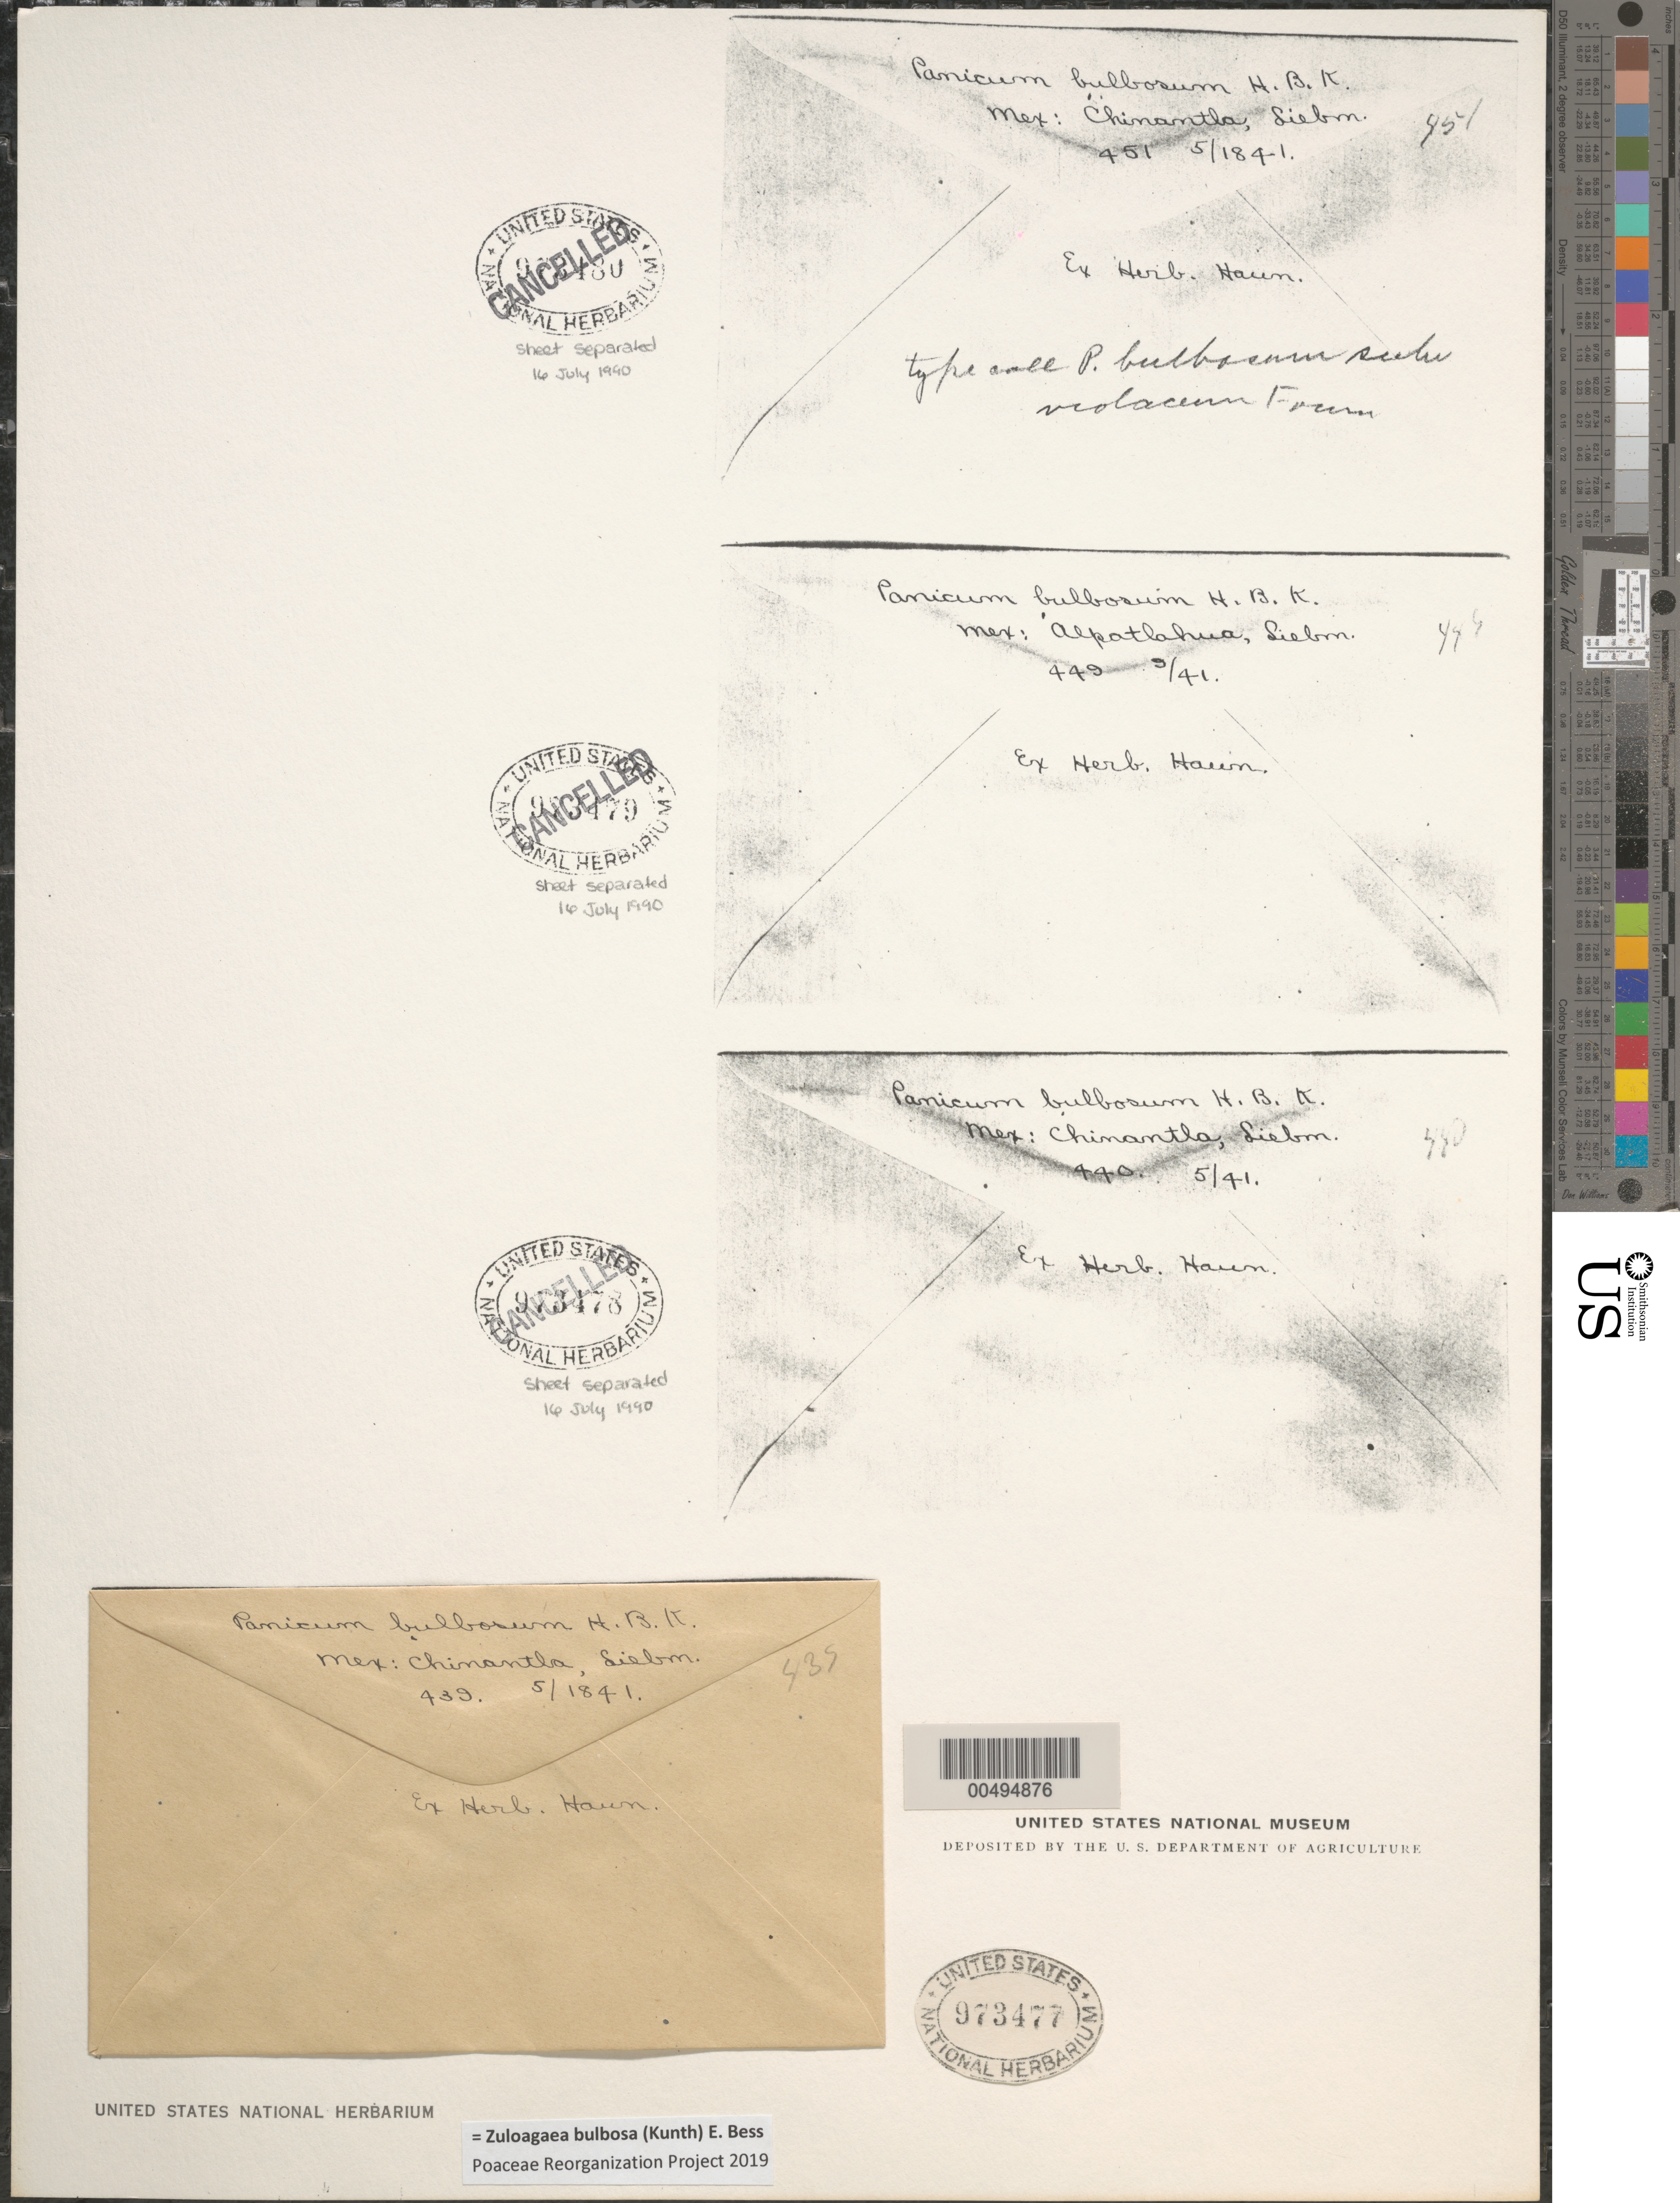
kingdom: Plantae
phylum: Tracheophyta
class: Liliopsida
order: Poales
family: Poaceae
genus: Panicum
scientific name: Panicum bulbosum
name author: Kunth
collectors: F. M. Liebmann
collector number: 439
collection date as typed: May 1841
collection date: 1841-05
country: Mexico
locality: Chinantla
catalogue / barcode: US 973477